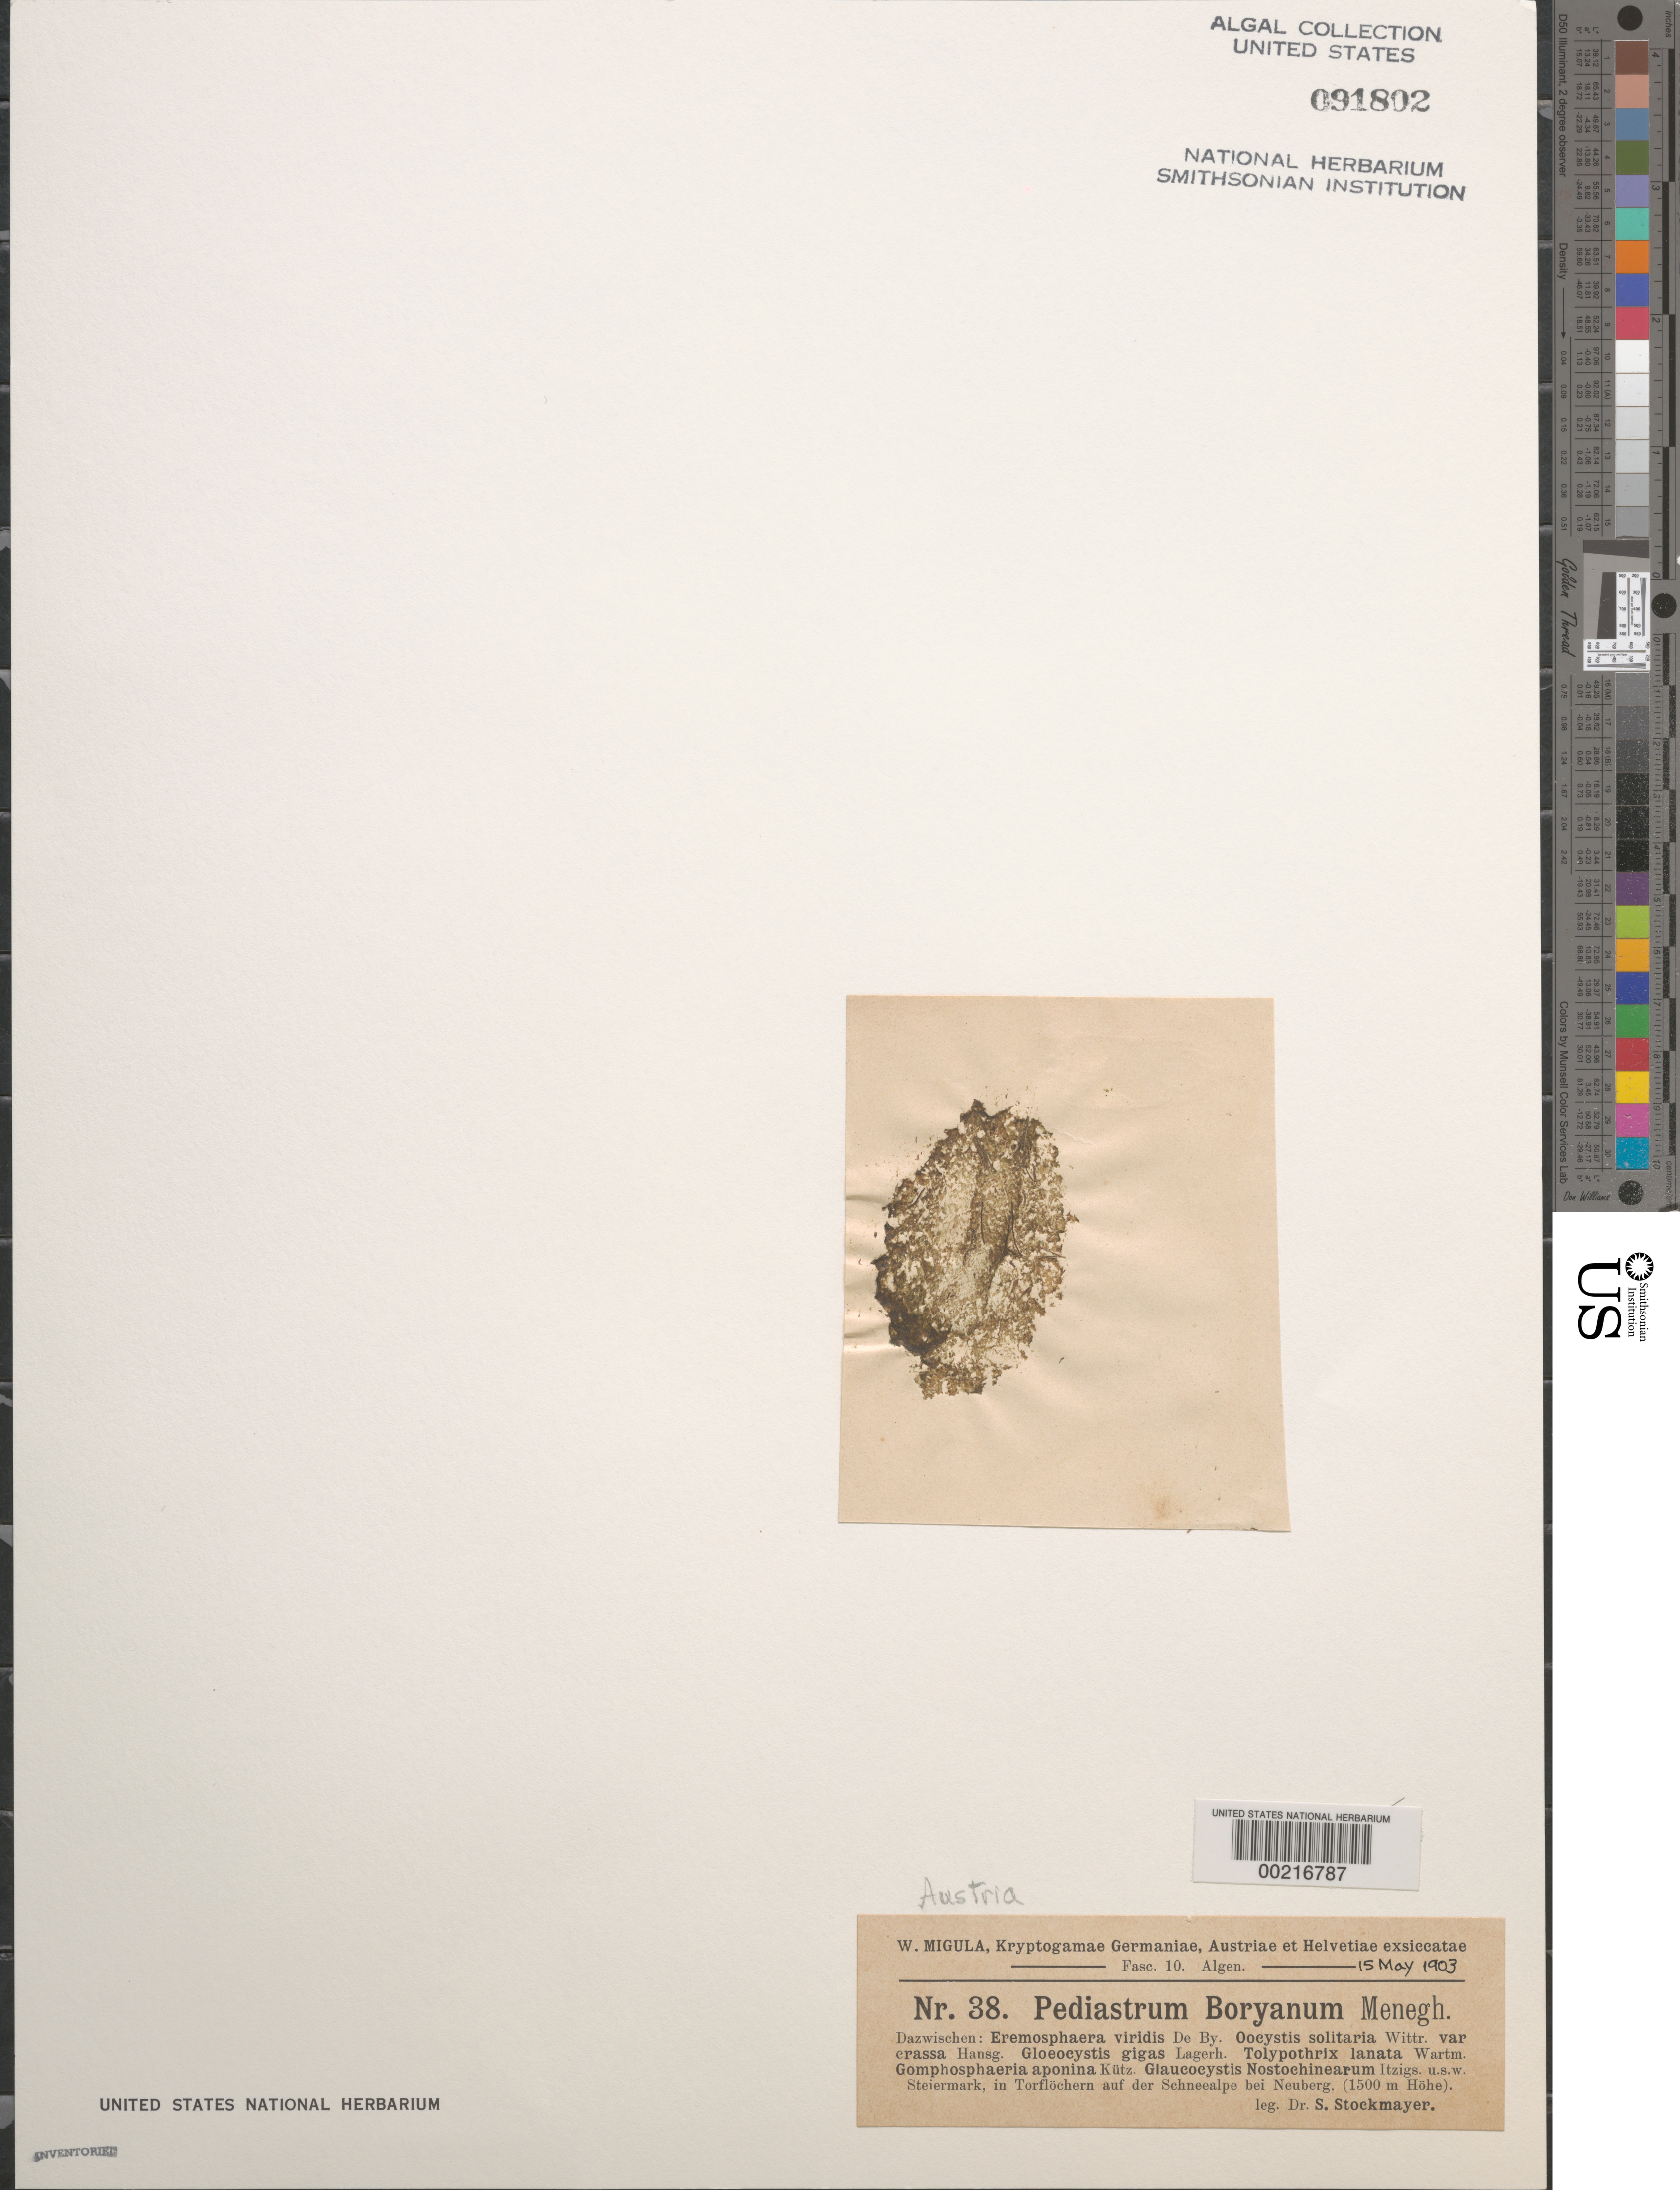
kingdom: Plantae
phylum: Chlorophyta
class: Chlorophyceae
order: Sphaeropleales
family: Hydrodictyaceae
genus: Pseudopediastrum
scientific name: Pseudopediastrum boryanum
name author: (Turpin) Hegewald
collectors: S. Stockmayer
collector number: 38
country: Austria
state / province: Steiermark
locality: Schneealpe, Neuberg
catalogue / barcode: US 91802